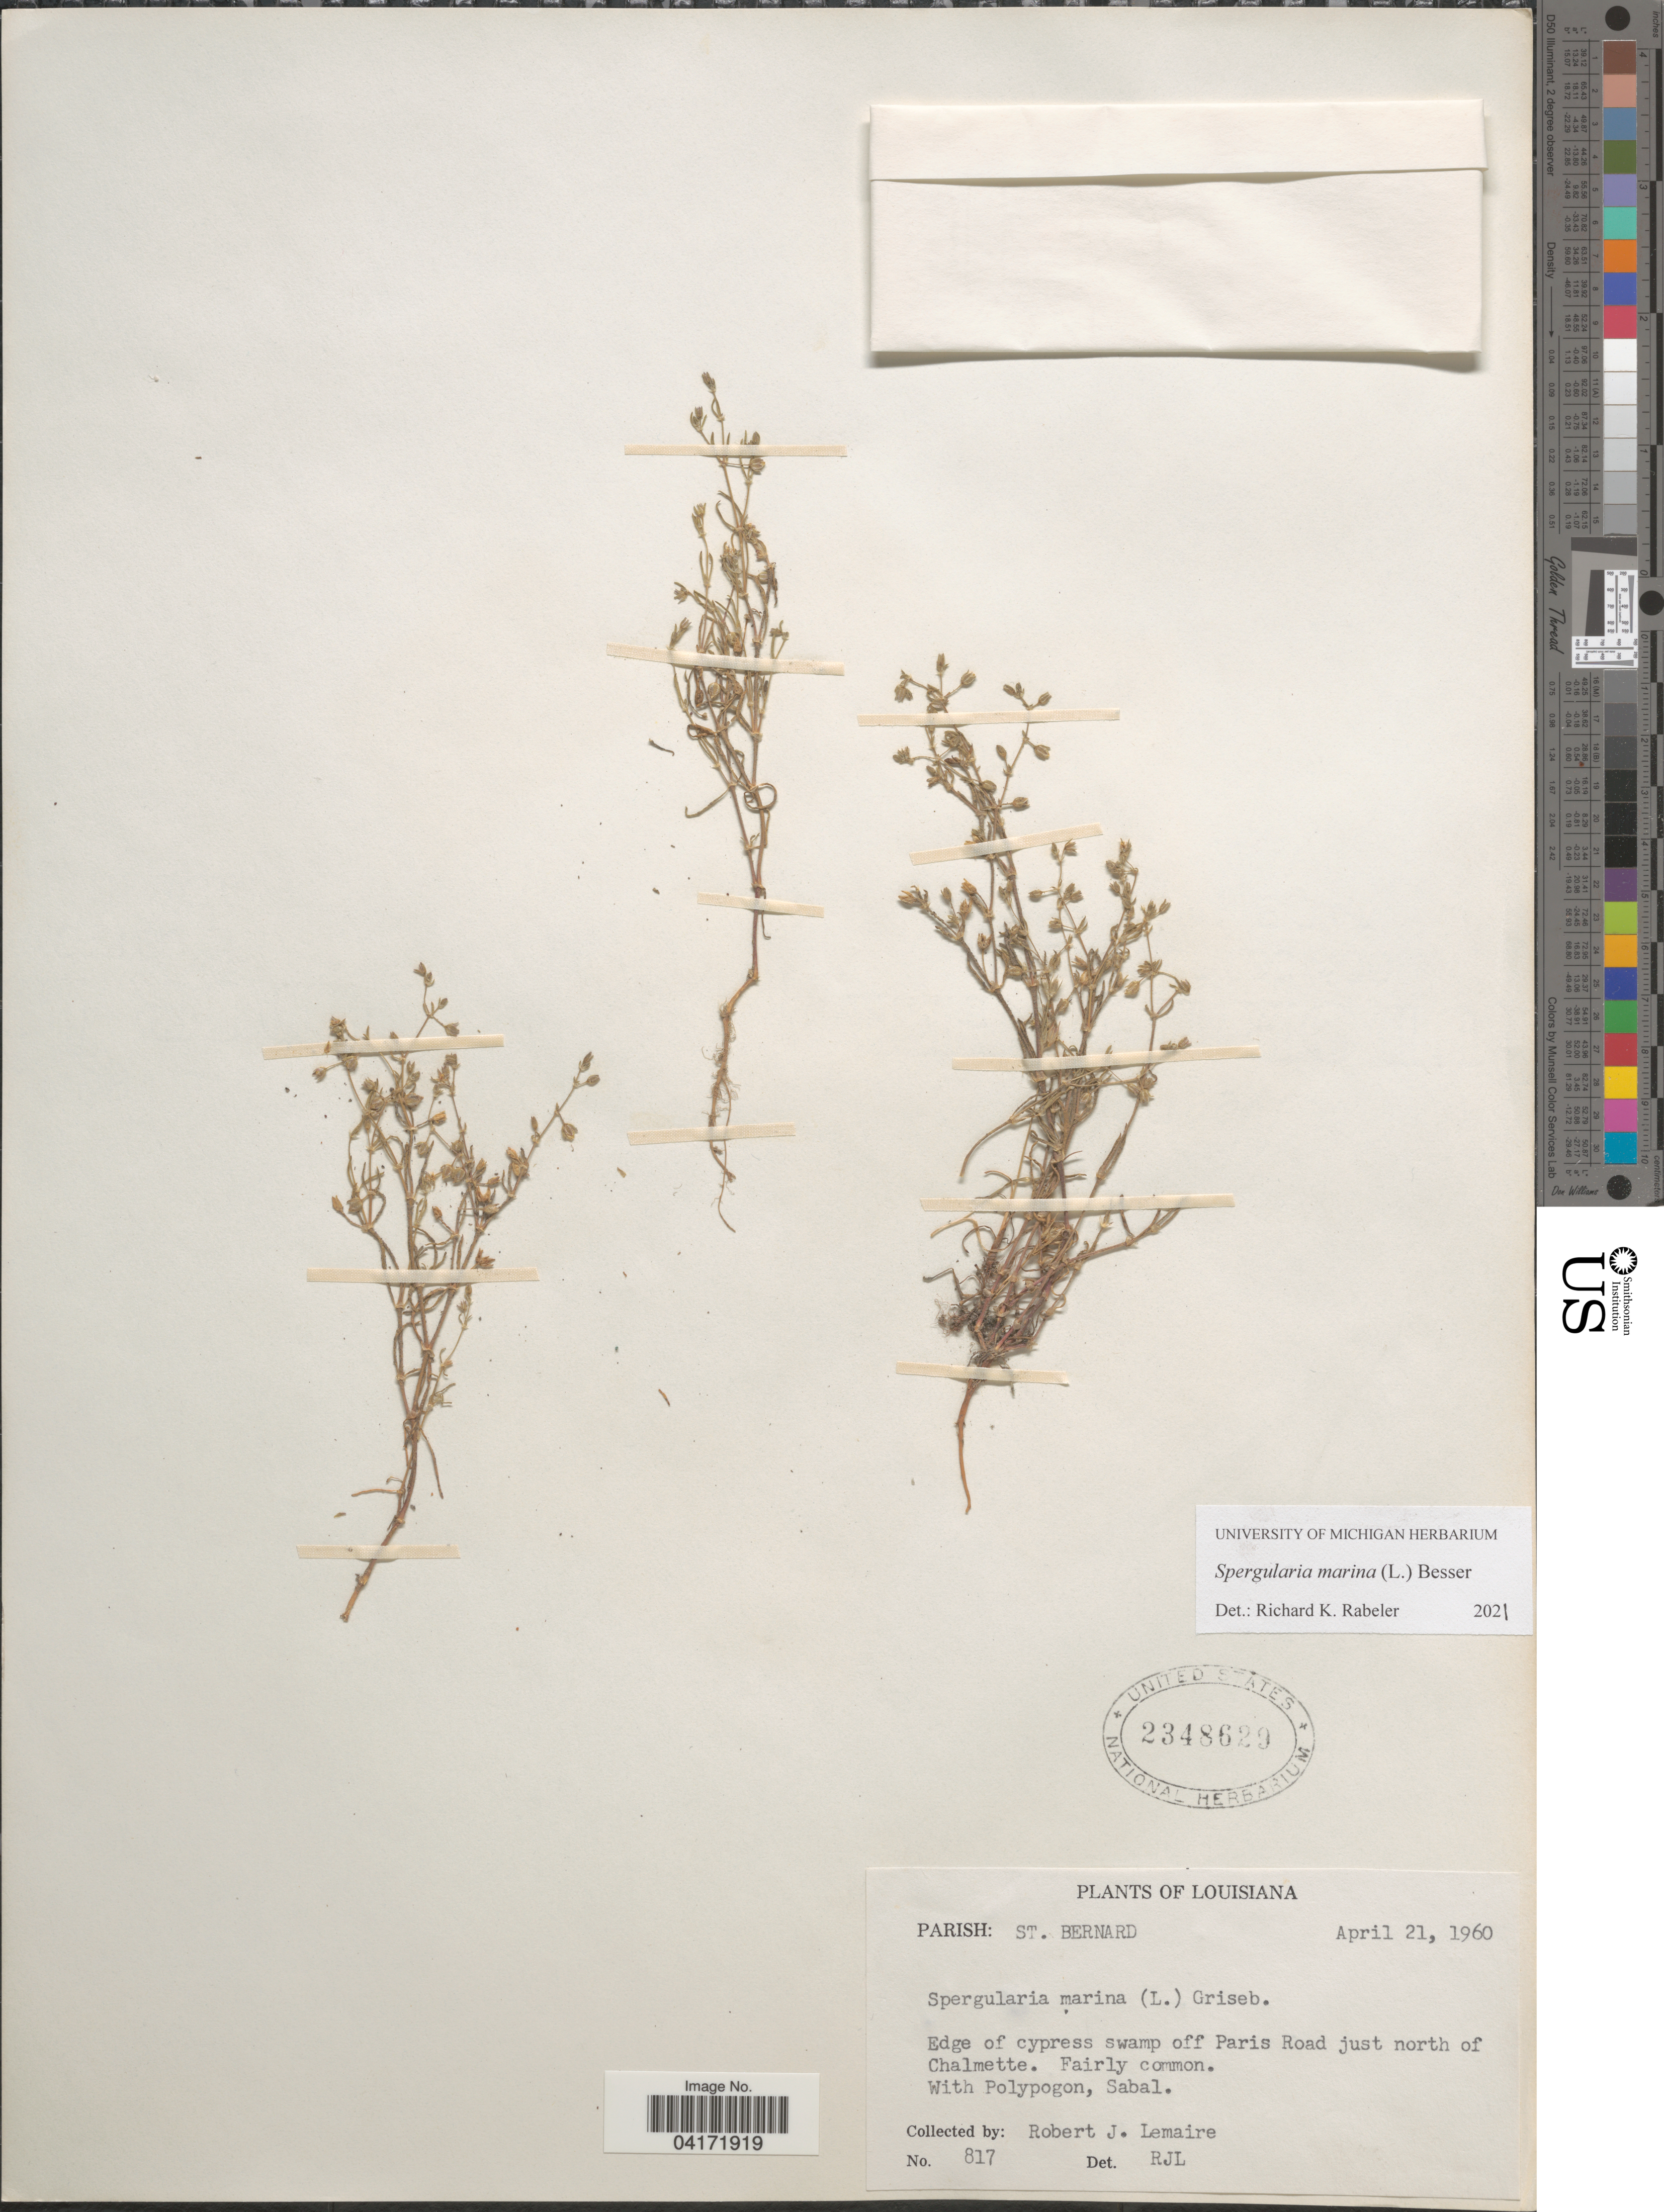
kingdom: Plantae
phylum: Tracheophyta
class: Magnoliopsida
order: Caryophyllales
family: Caryophyllaceae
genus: Spergularia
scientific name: Spergularia marina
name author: (L.) Griseb.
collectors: R. J. Lemaire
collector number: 817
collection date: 1960-04-21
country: United States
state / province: Louisiana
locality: Parish: St. Bernard. Off Paris Road just north of Chalmette.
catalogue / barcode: US 2348629